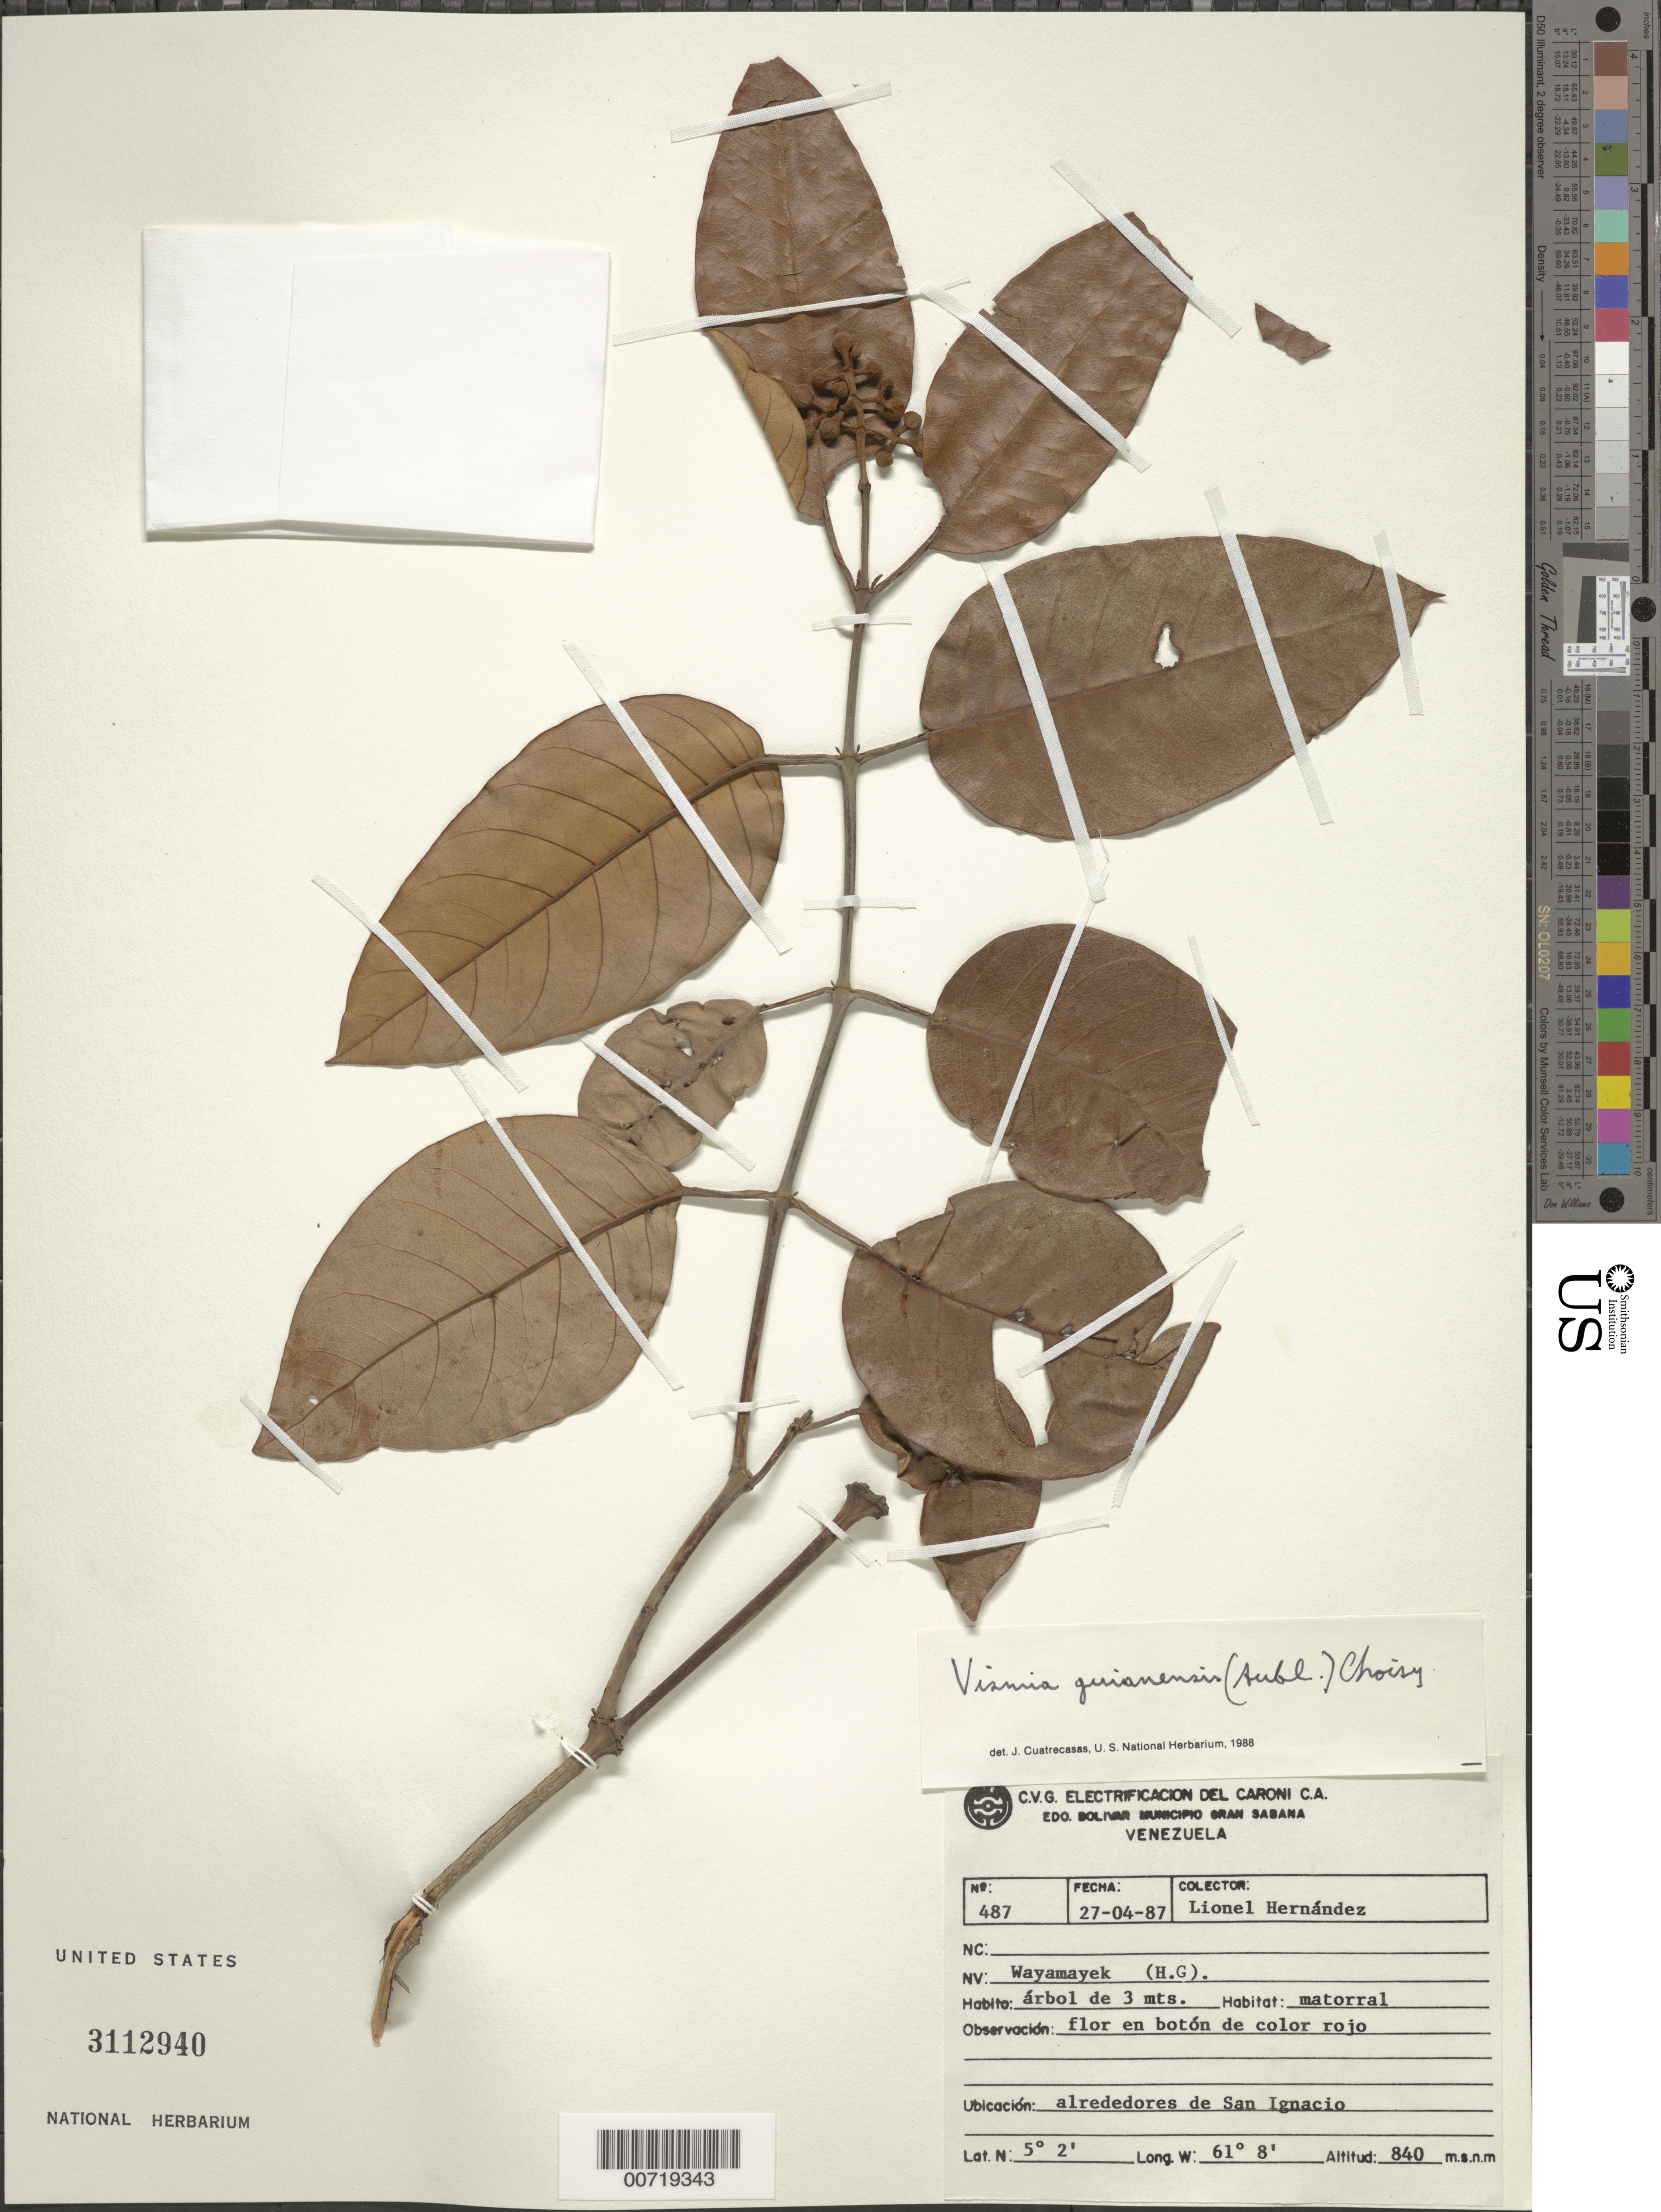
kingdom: Plantae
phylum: Tracheophyta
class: Magnoliopsida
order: Malpighiales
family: Hypericaceae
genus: Vismia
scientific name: Vismia guianensis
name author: (Aubl.) Pers.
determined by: Cuatrecasas, J.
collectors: L. Hernández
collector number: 487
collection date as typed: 27-Apr-87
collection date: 1987-04-27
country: Venezuela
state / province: Bolívar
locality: Gran Sabana, San Ignacio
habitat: Matorral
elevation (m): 840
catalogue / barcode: US 3112940